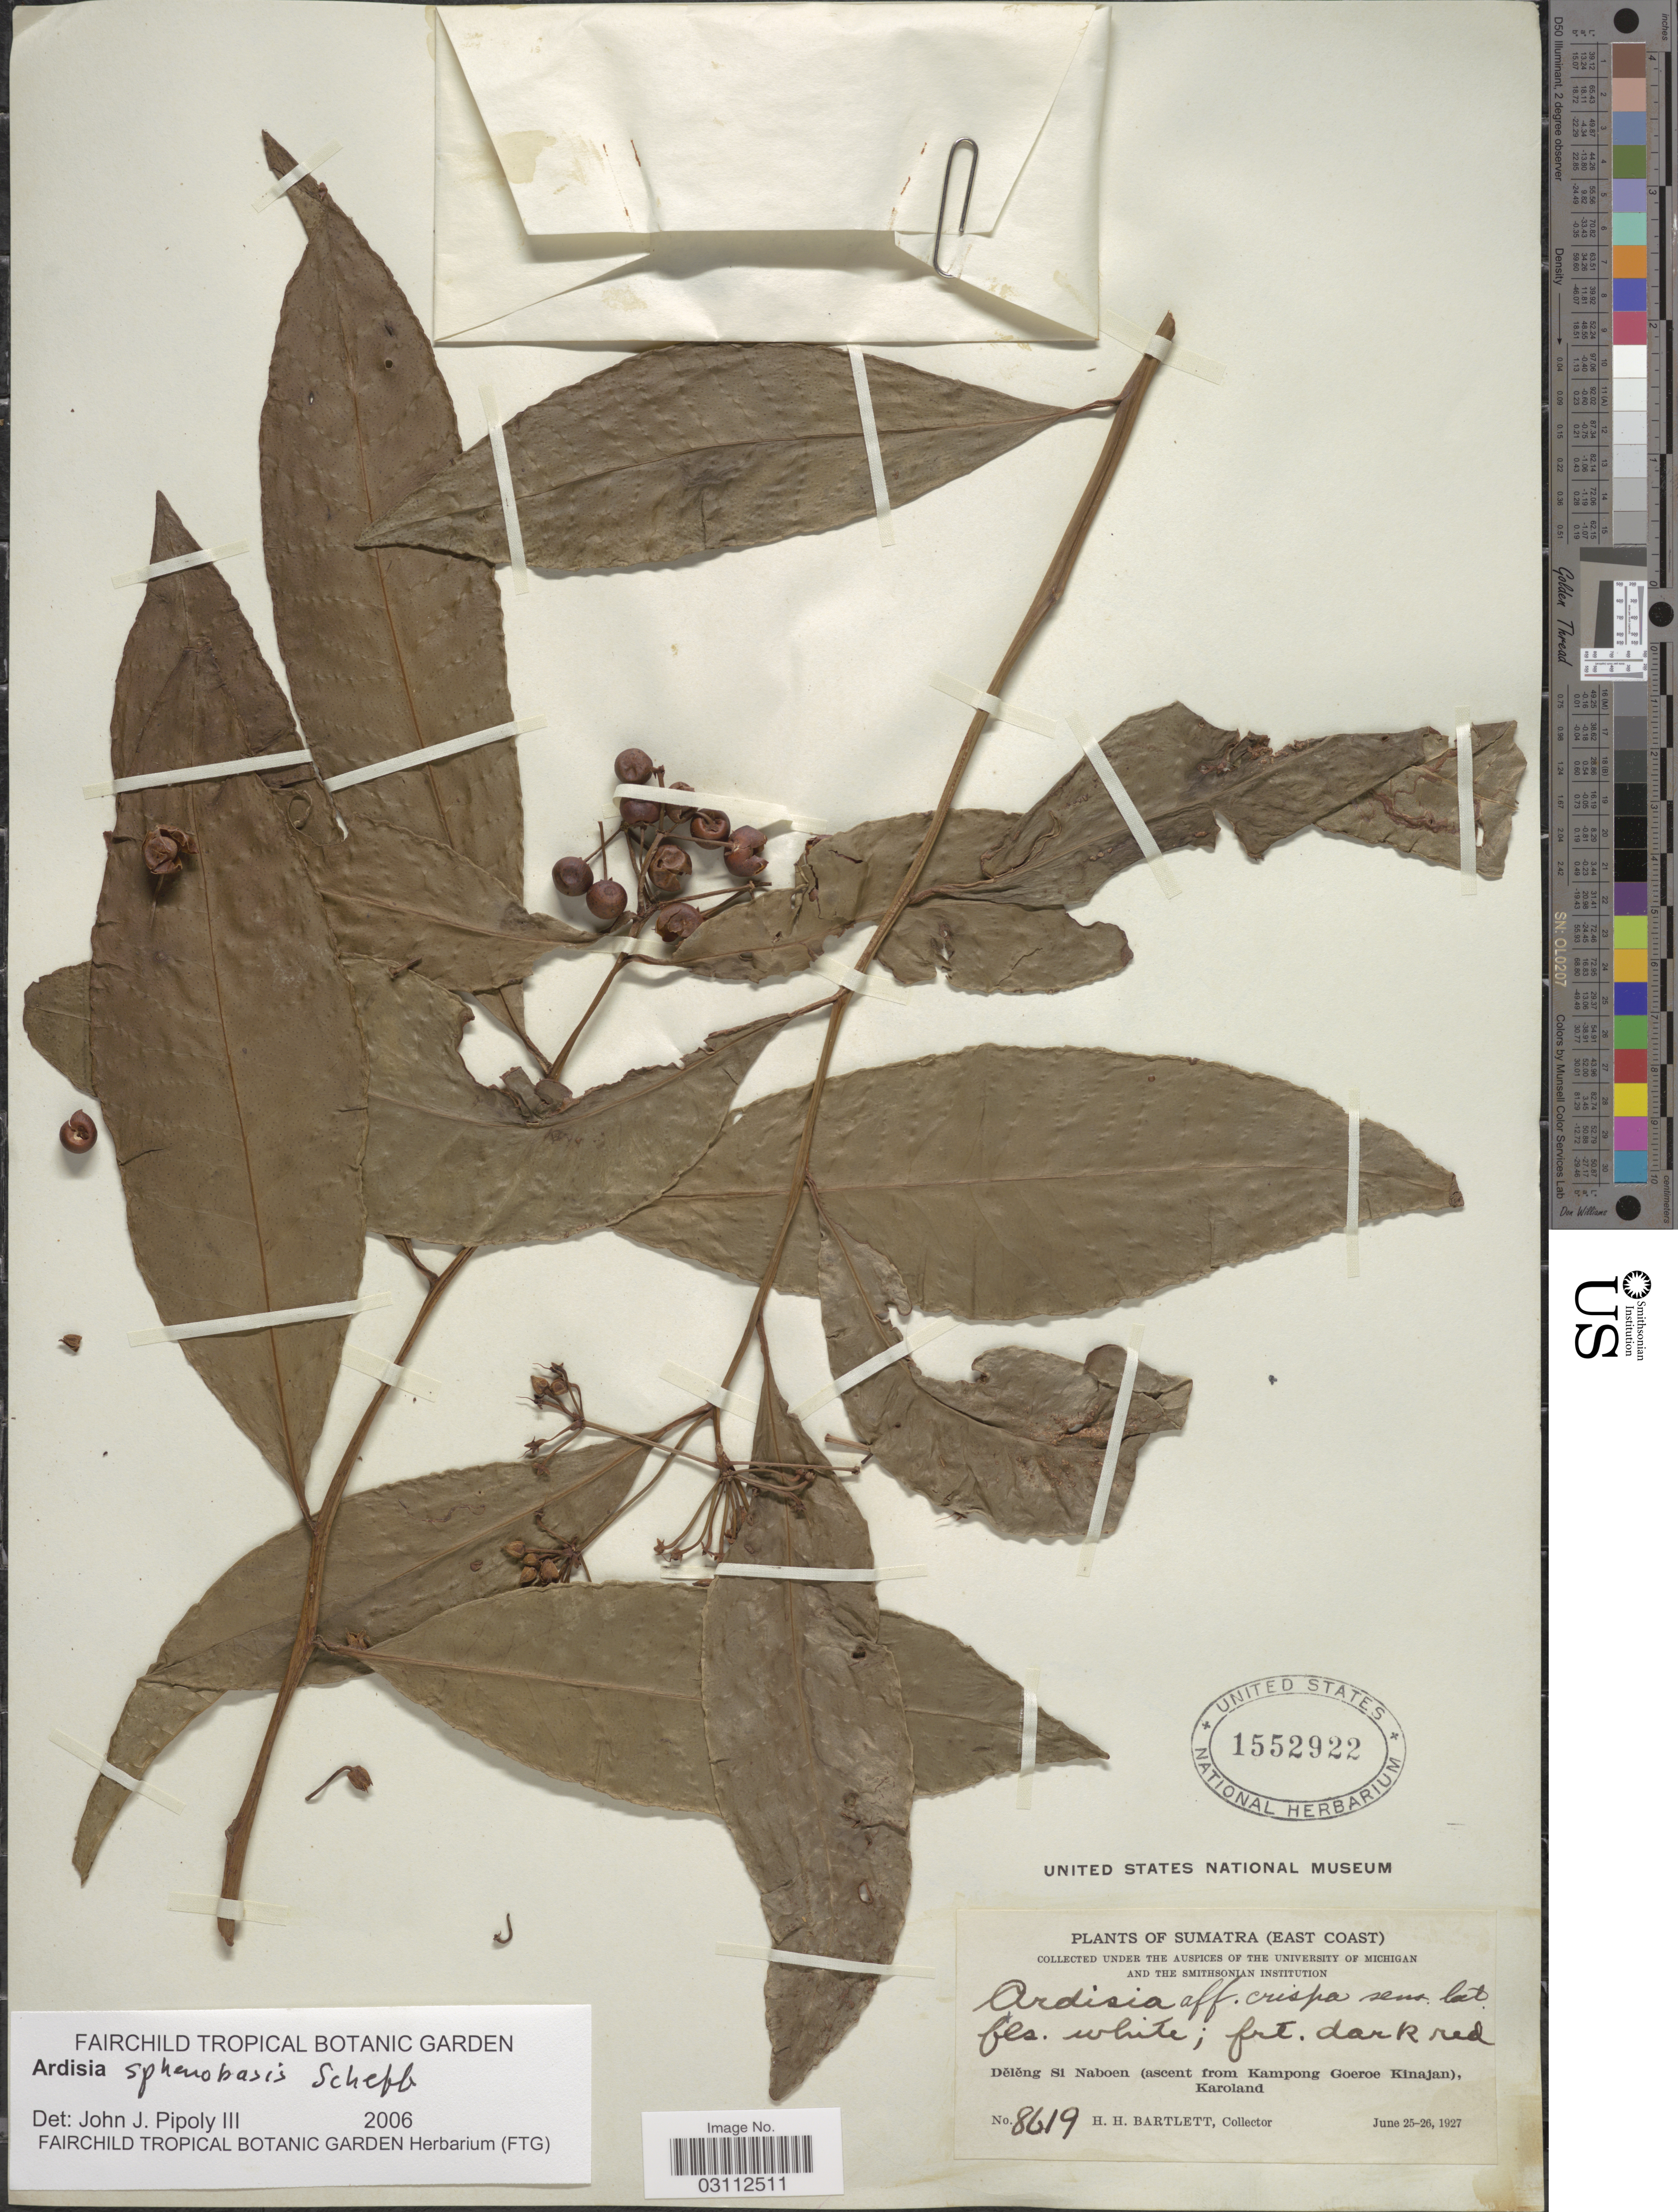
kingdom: Plantae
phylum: Tracheophyta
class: Magnoliopsida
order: Ericales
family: Primulaceae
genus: Ardisia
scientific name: Ardisia sphenobasis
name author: Scheff.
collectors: H. H. Bartlett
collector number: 8619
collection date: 1927-06-25/1927-06-26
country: Indonesia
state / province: Sumatra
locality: (East Coast). Deleng Si Naboen (ascent from Kampong Goeroe Kinajan), Karoland.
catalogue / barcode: US 1552922